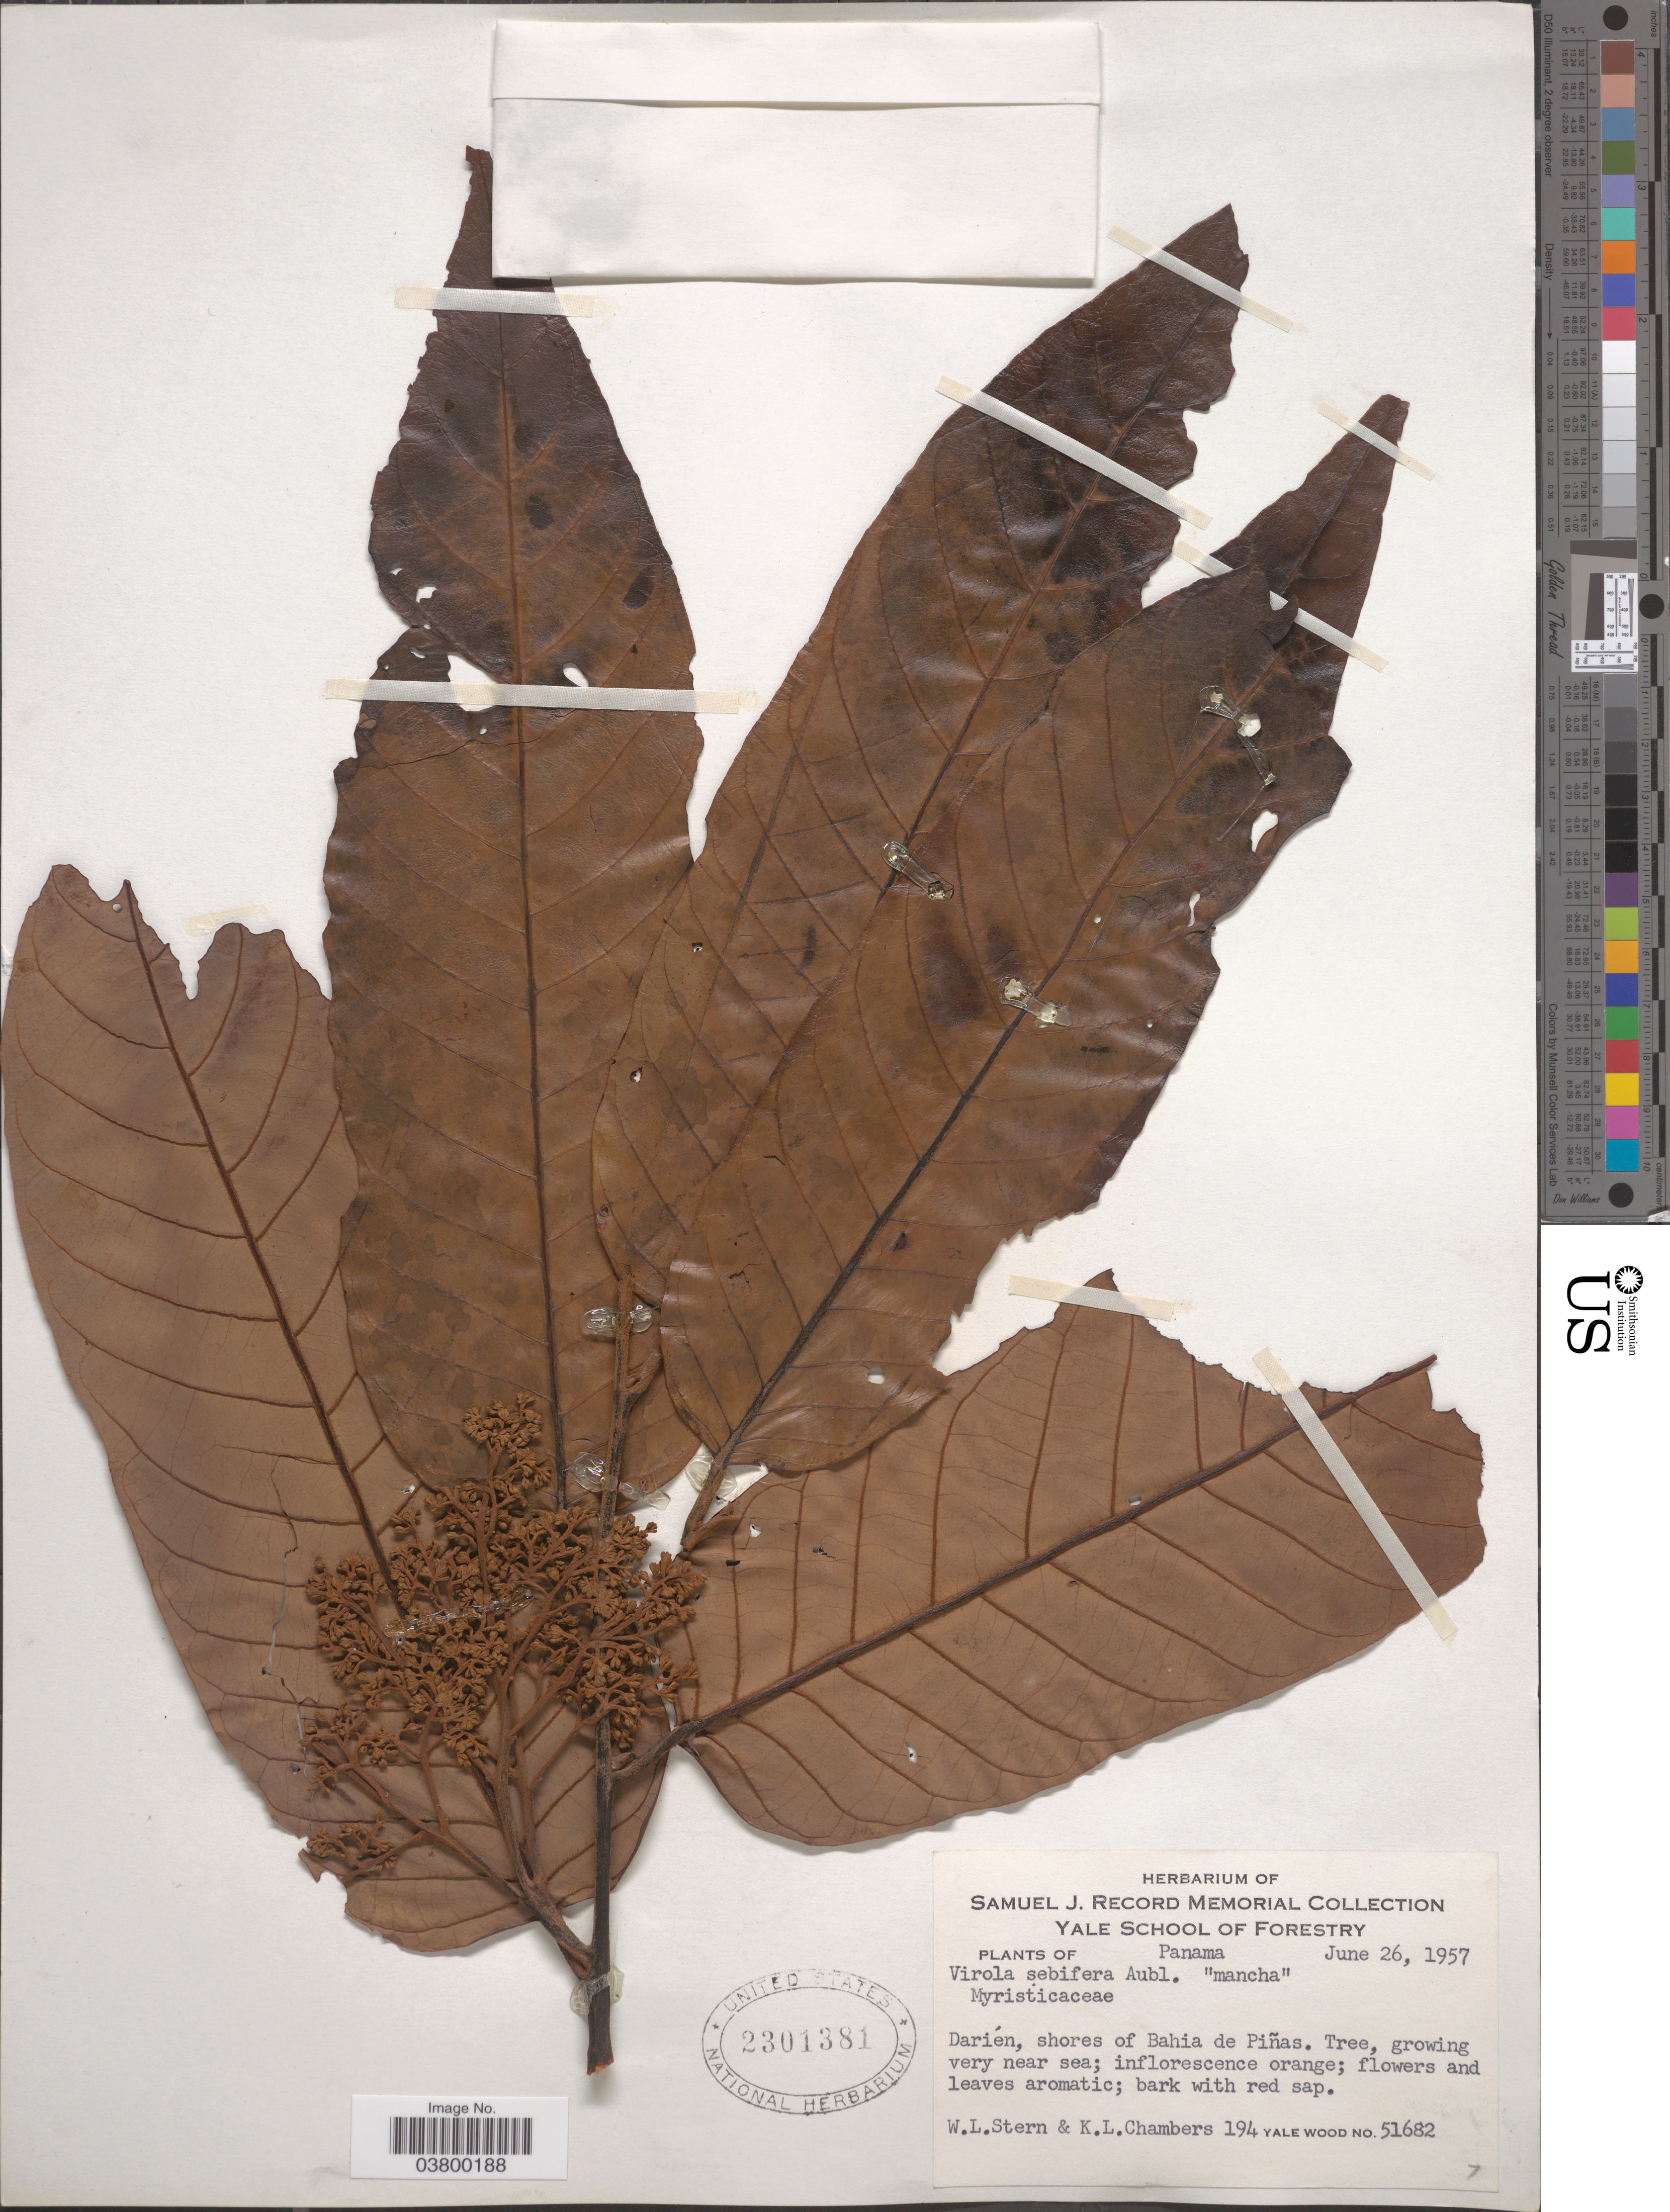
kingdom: Plantae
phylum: Tracheophyta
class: Magnoliopsida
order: Magnoliales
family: Myristicaceae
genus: Virola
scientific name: Virola sebifera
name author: Aubl.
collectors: W. L. Stern & K. Chambers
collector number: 194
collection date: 1957-06-26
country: Panama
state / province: Darien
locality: Shores of Bahia de Piñas.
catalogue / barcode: US 2301381